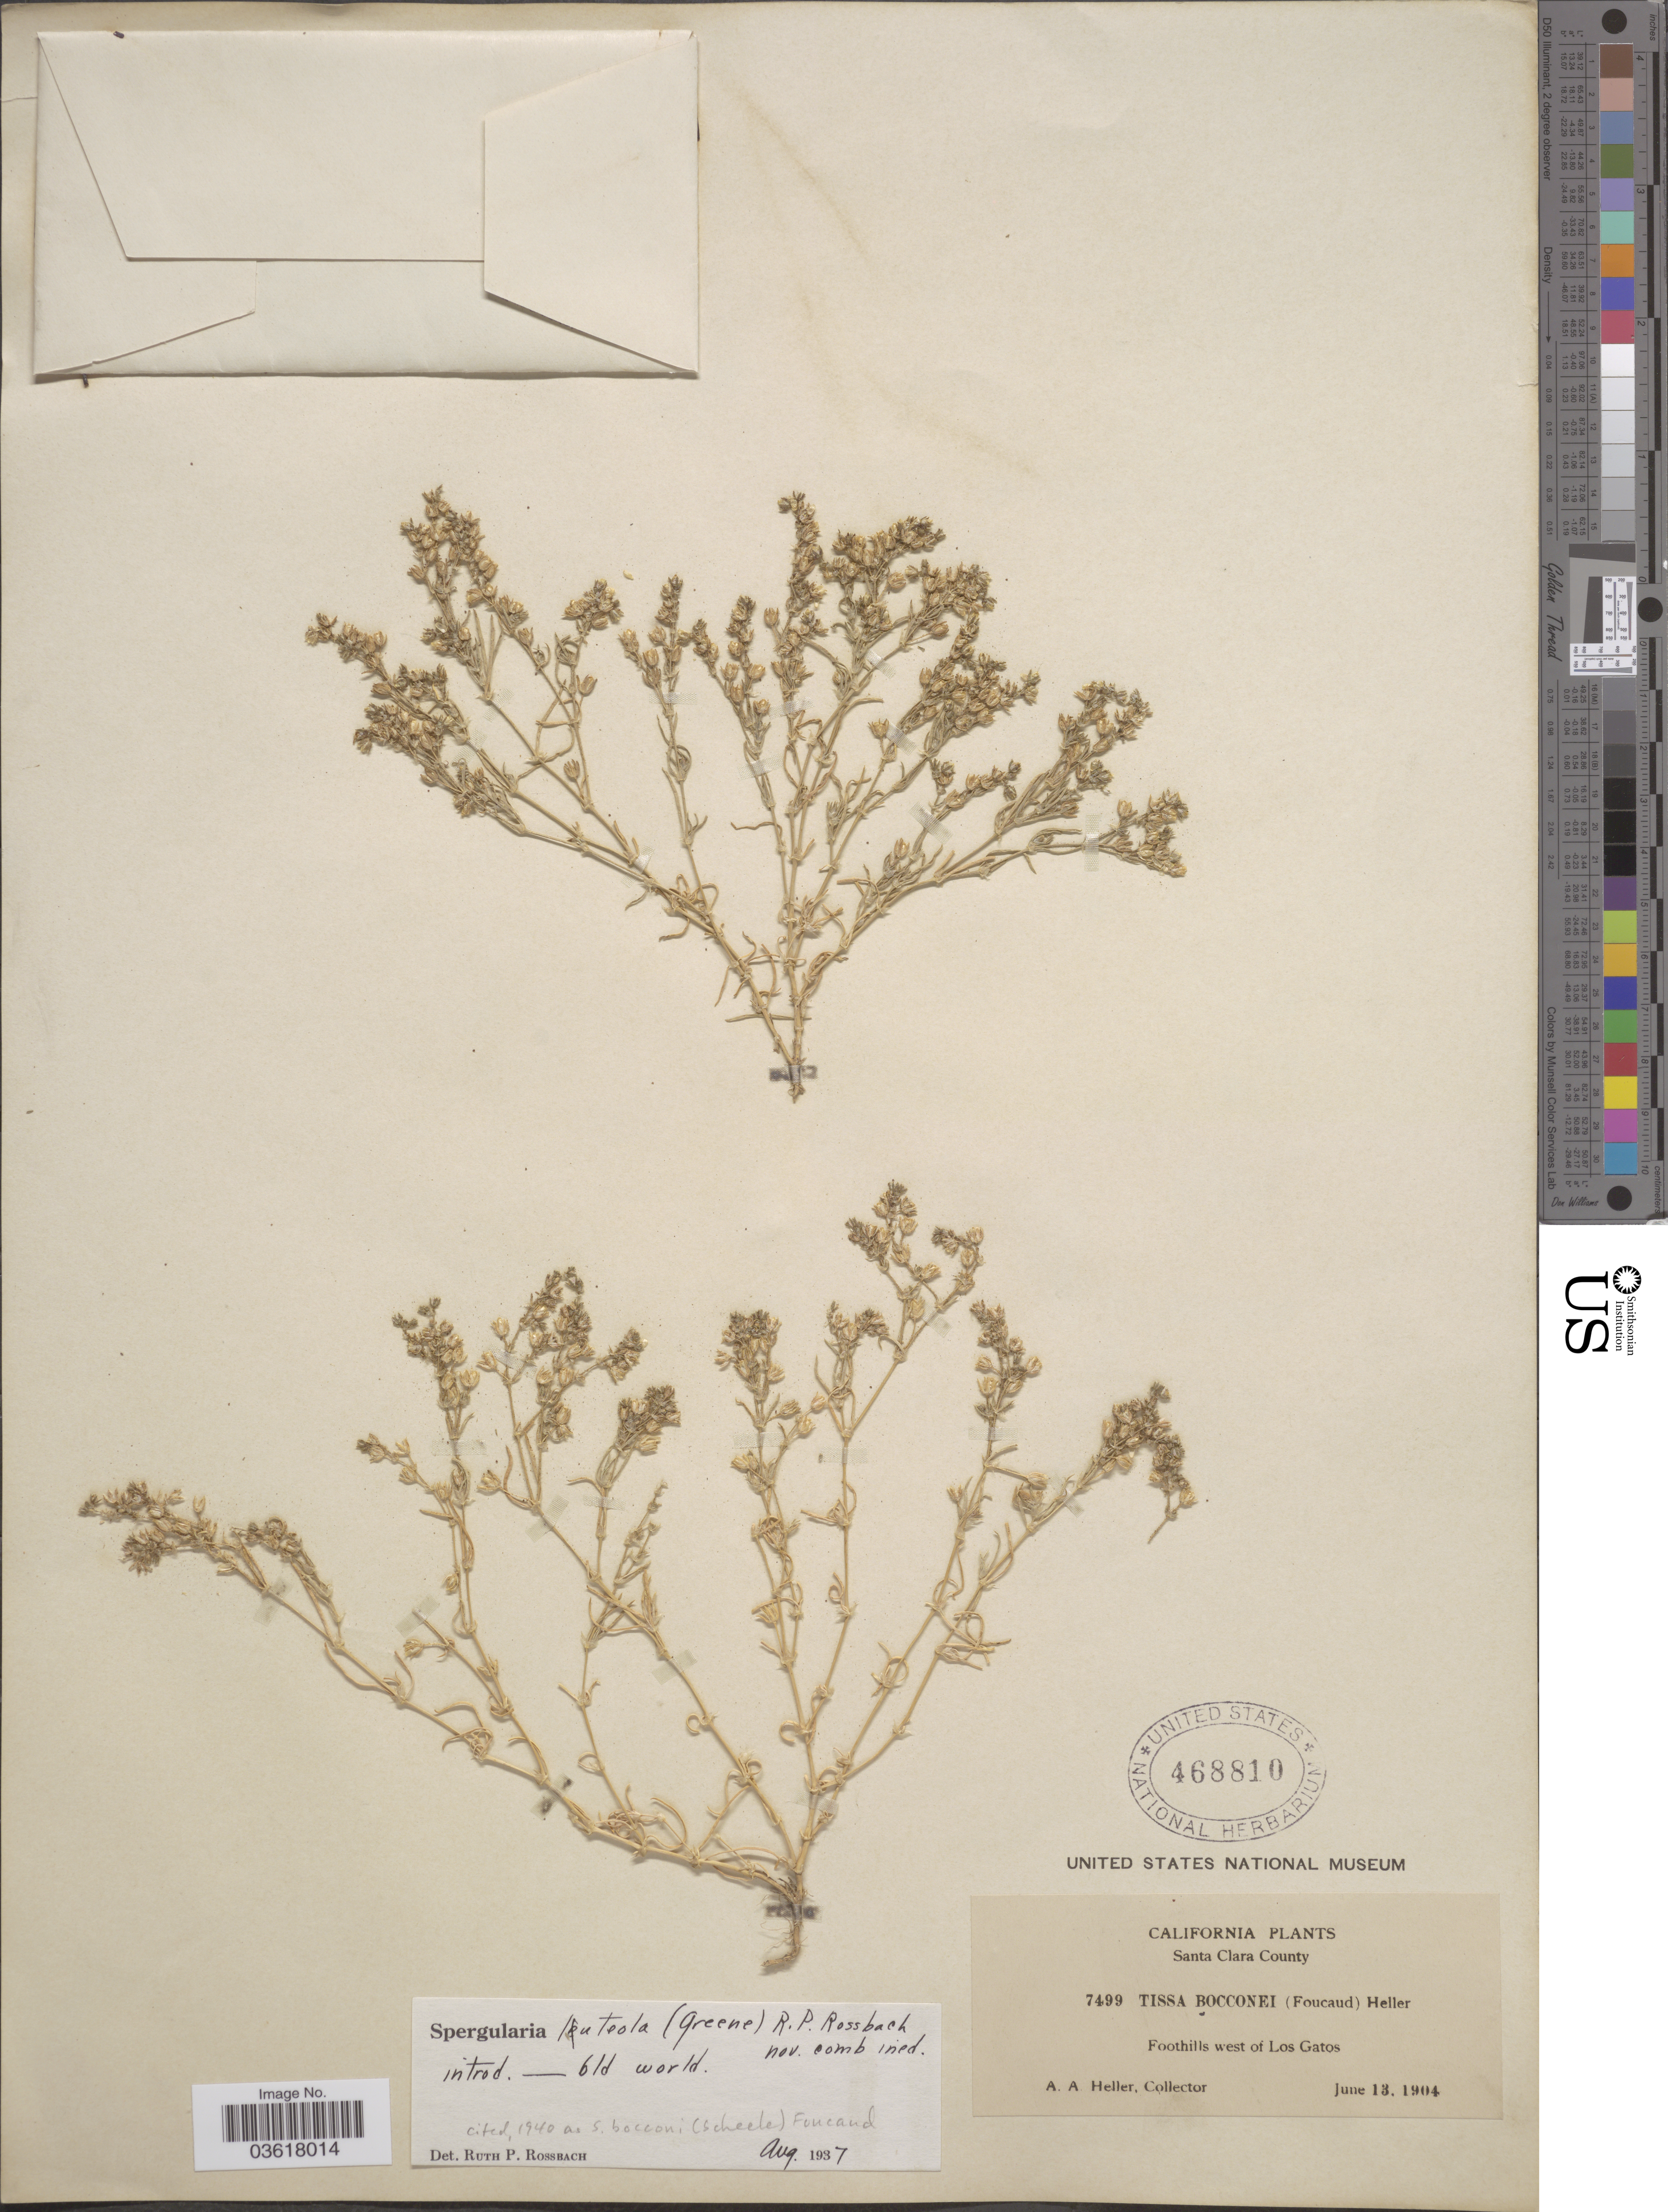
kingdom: Plantae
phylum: Tracheophyta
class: Magnoliopsida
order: Caryophyllales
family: Caryophyllaceae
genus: Spergularia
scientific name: Spergularia bocconi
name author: Foucaud ex Merino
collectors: A. A. Heller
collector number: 7499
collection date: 1904-06-13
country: United States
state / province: California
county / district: Santa Clara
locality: Santa Clara County. Foothills west of Los Gatos.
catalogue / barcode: US 468810